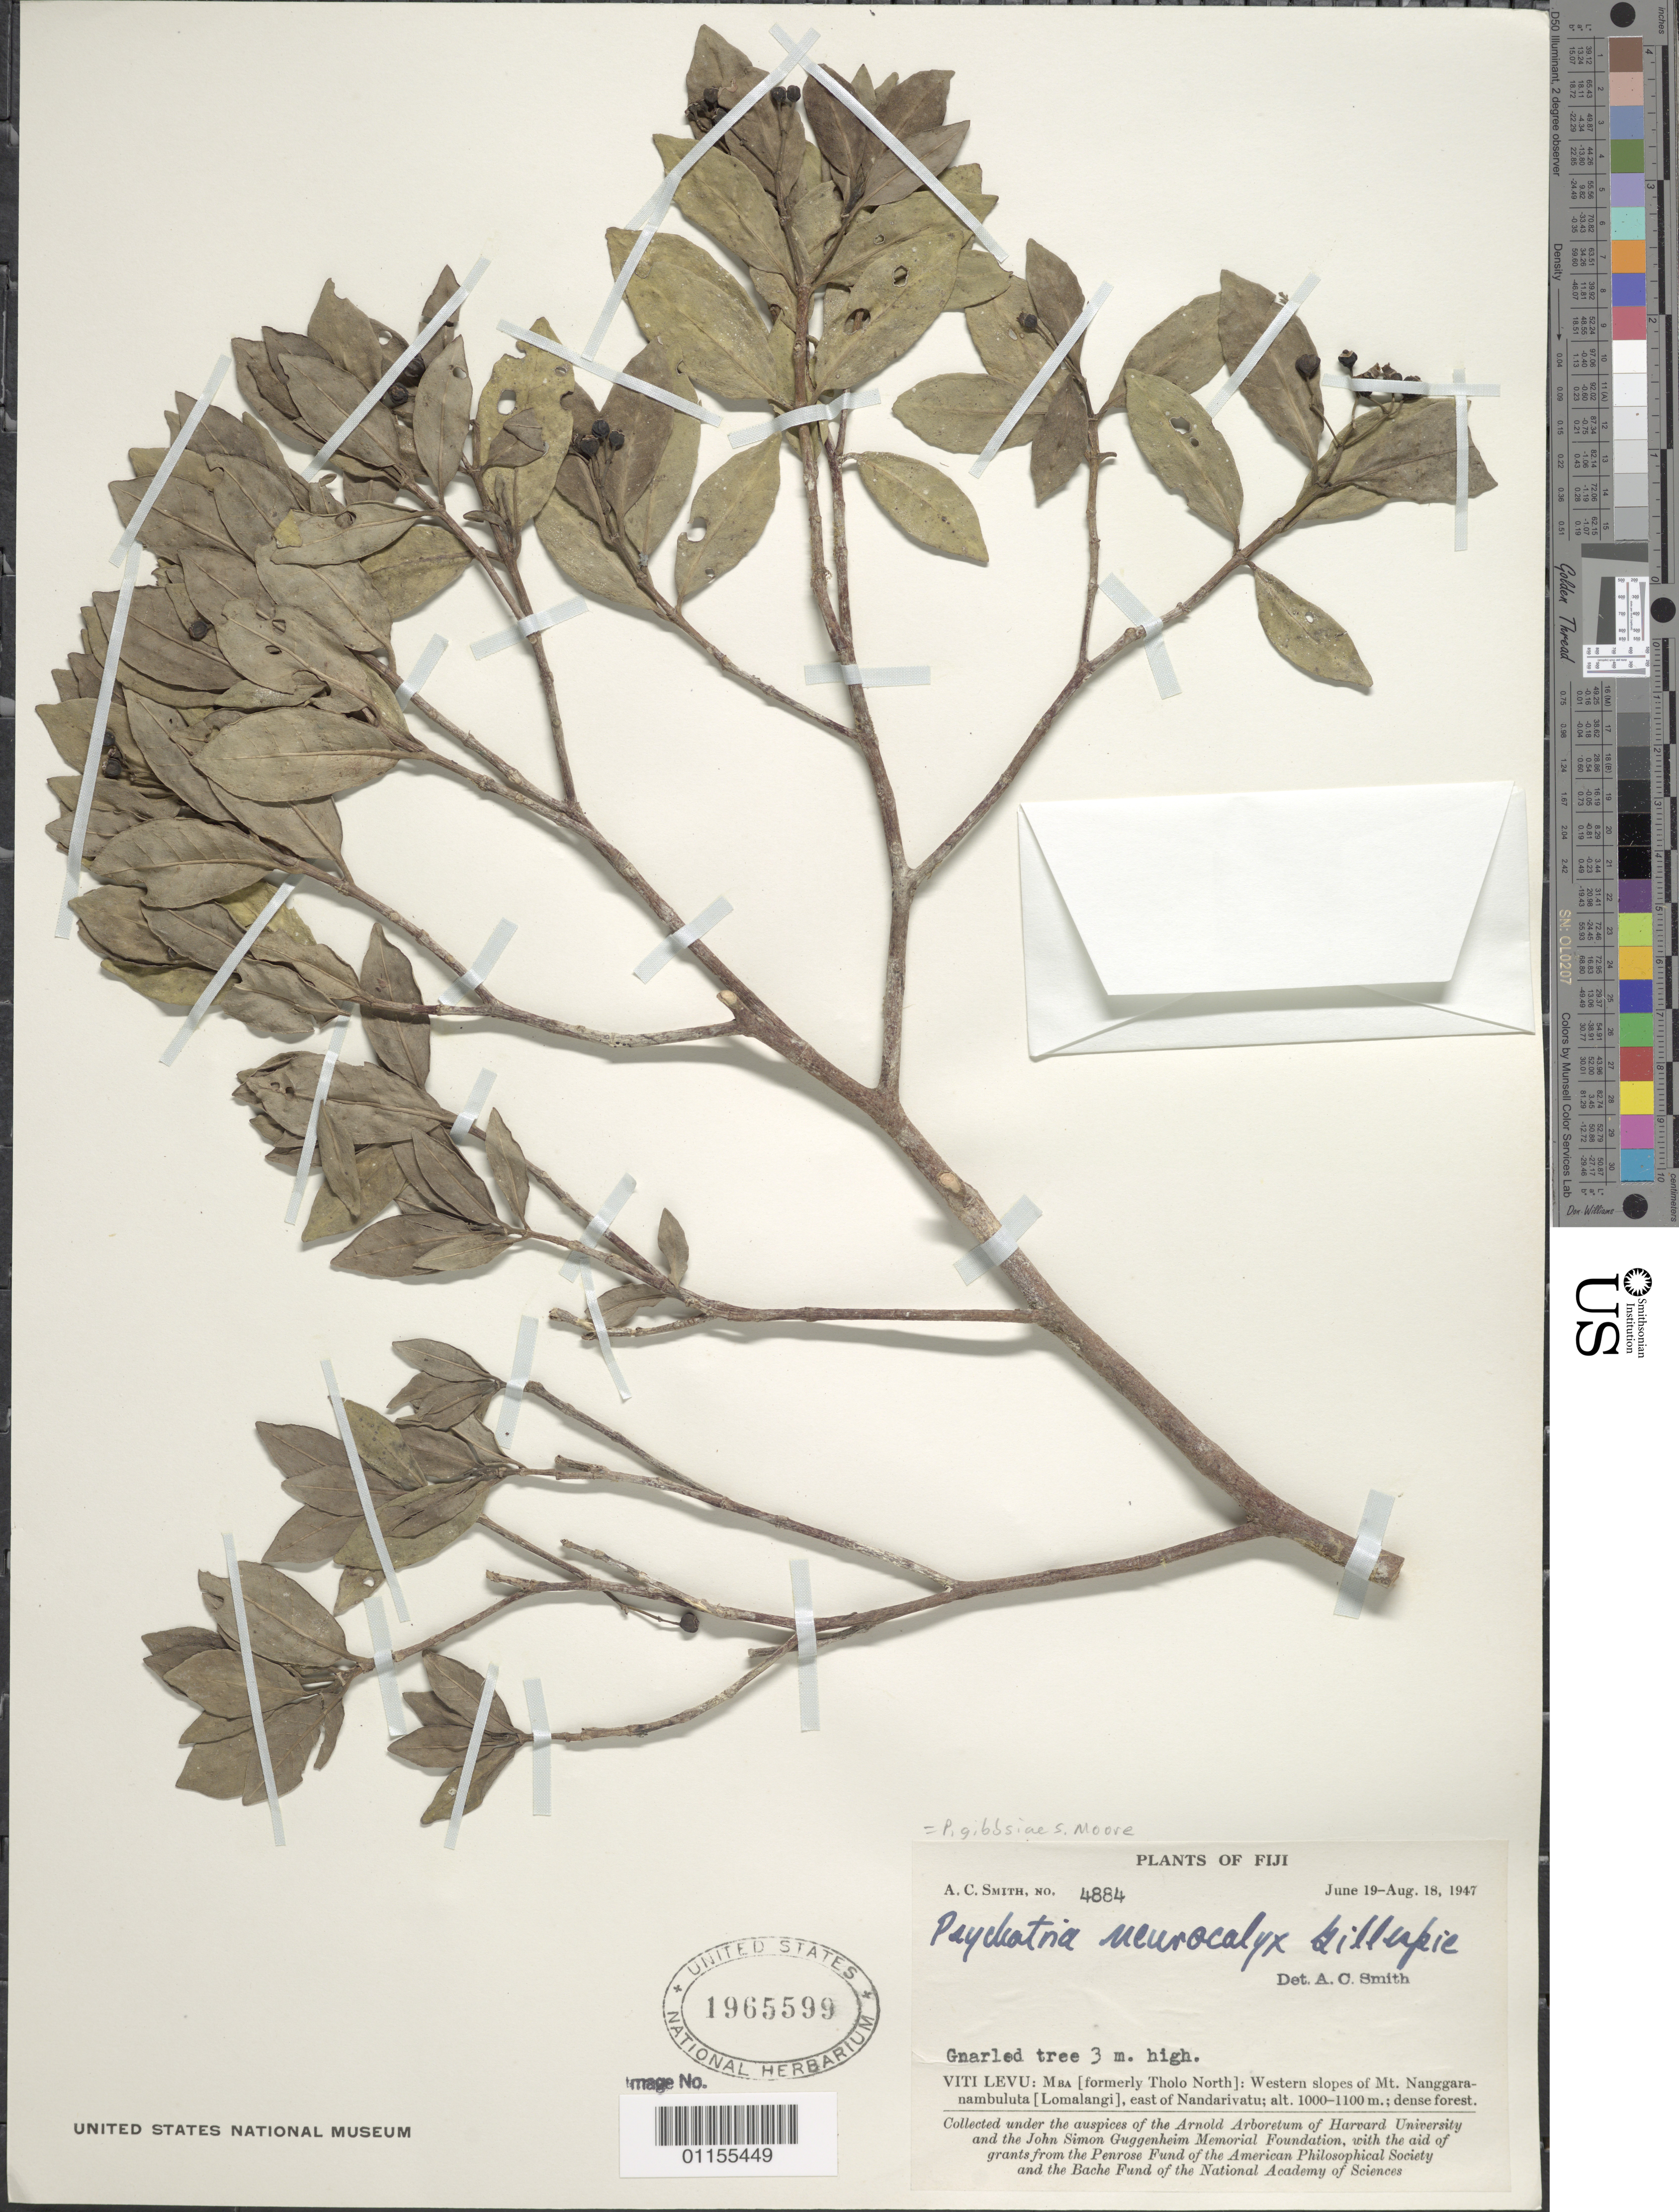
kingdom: Plantae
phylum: Tracheophyta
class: Magnoliopsida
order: Gentianales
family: Rubiaceae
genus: Psychotria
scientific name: Psychotria neurocalyx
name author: Gillespie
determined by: Smith, A. C.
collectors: A. C. Smith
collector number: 4884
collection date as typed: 19 Jun 1947 to 18 Aug 1947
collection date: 1947-06-19/1947-08-18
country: Fiji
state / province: Western Division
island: Viti Levu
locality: Mba Prov. (formerly tholo north), western slopes of mt nanggaranambuluta (lomalangi), e of nandarivatu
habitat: Dense forest.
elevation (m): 1000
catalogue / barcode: US 1965599